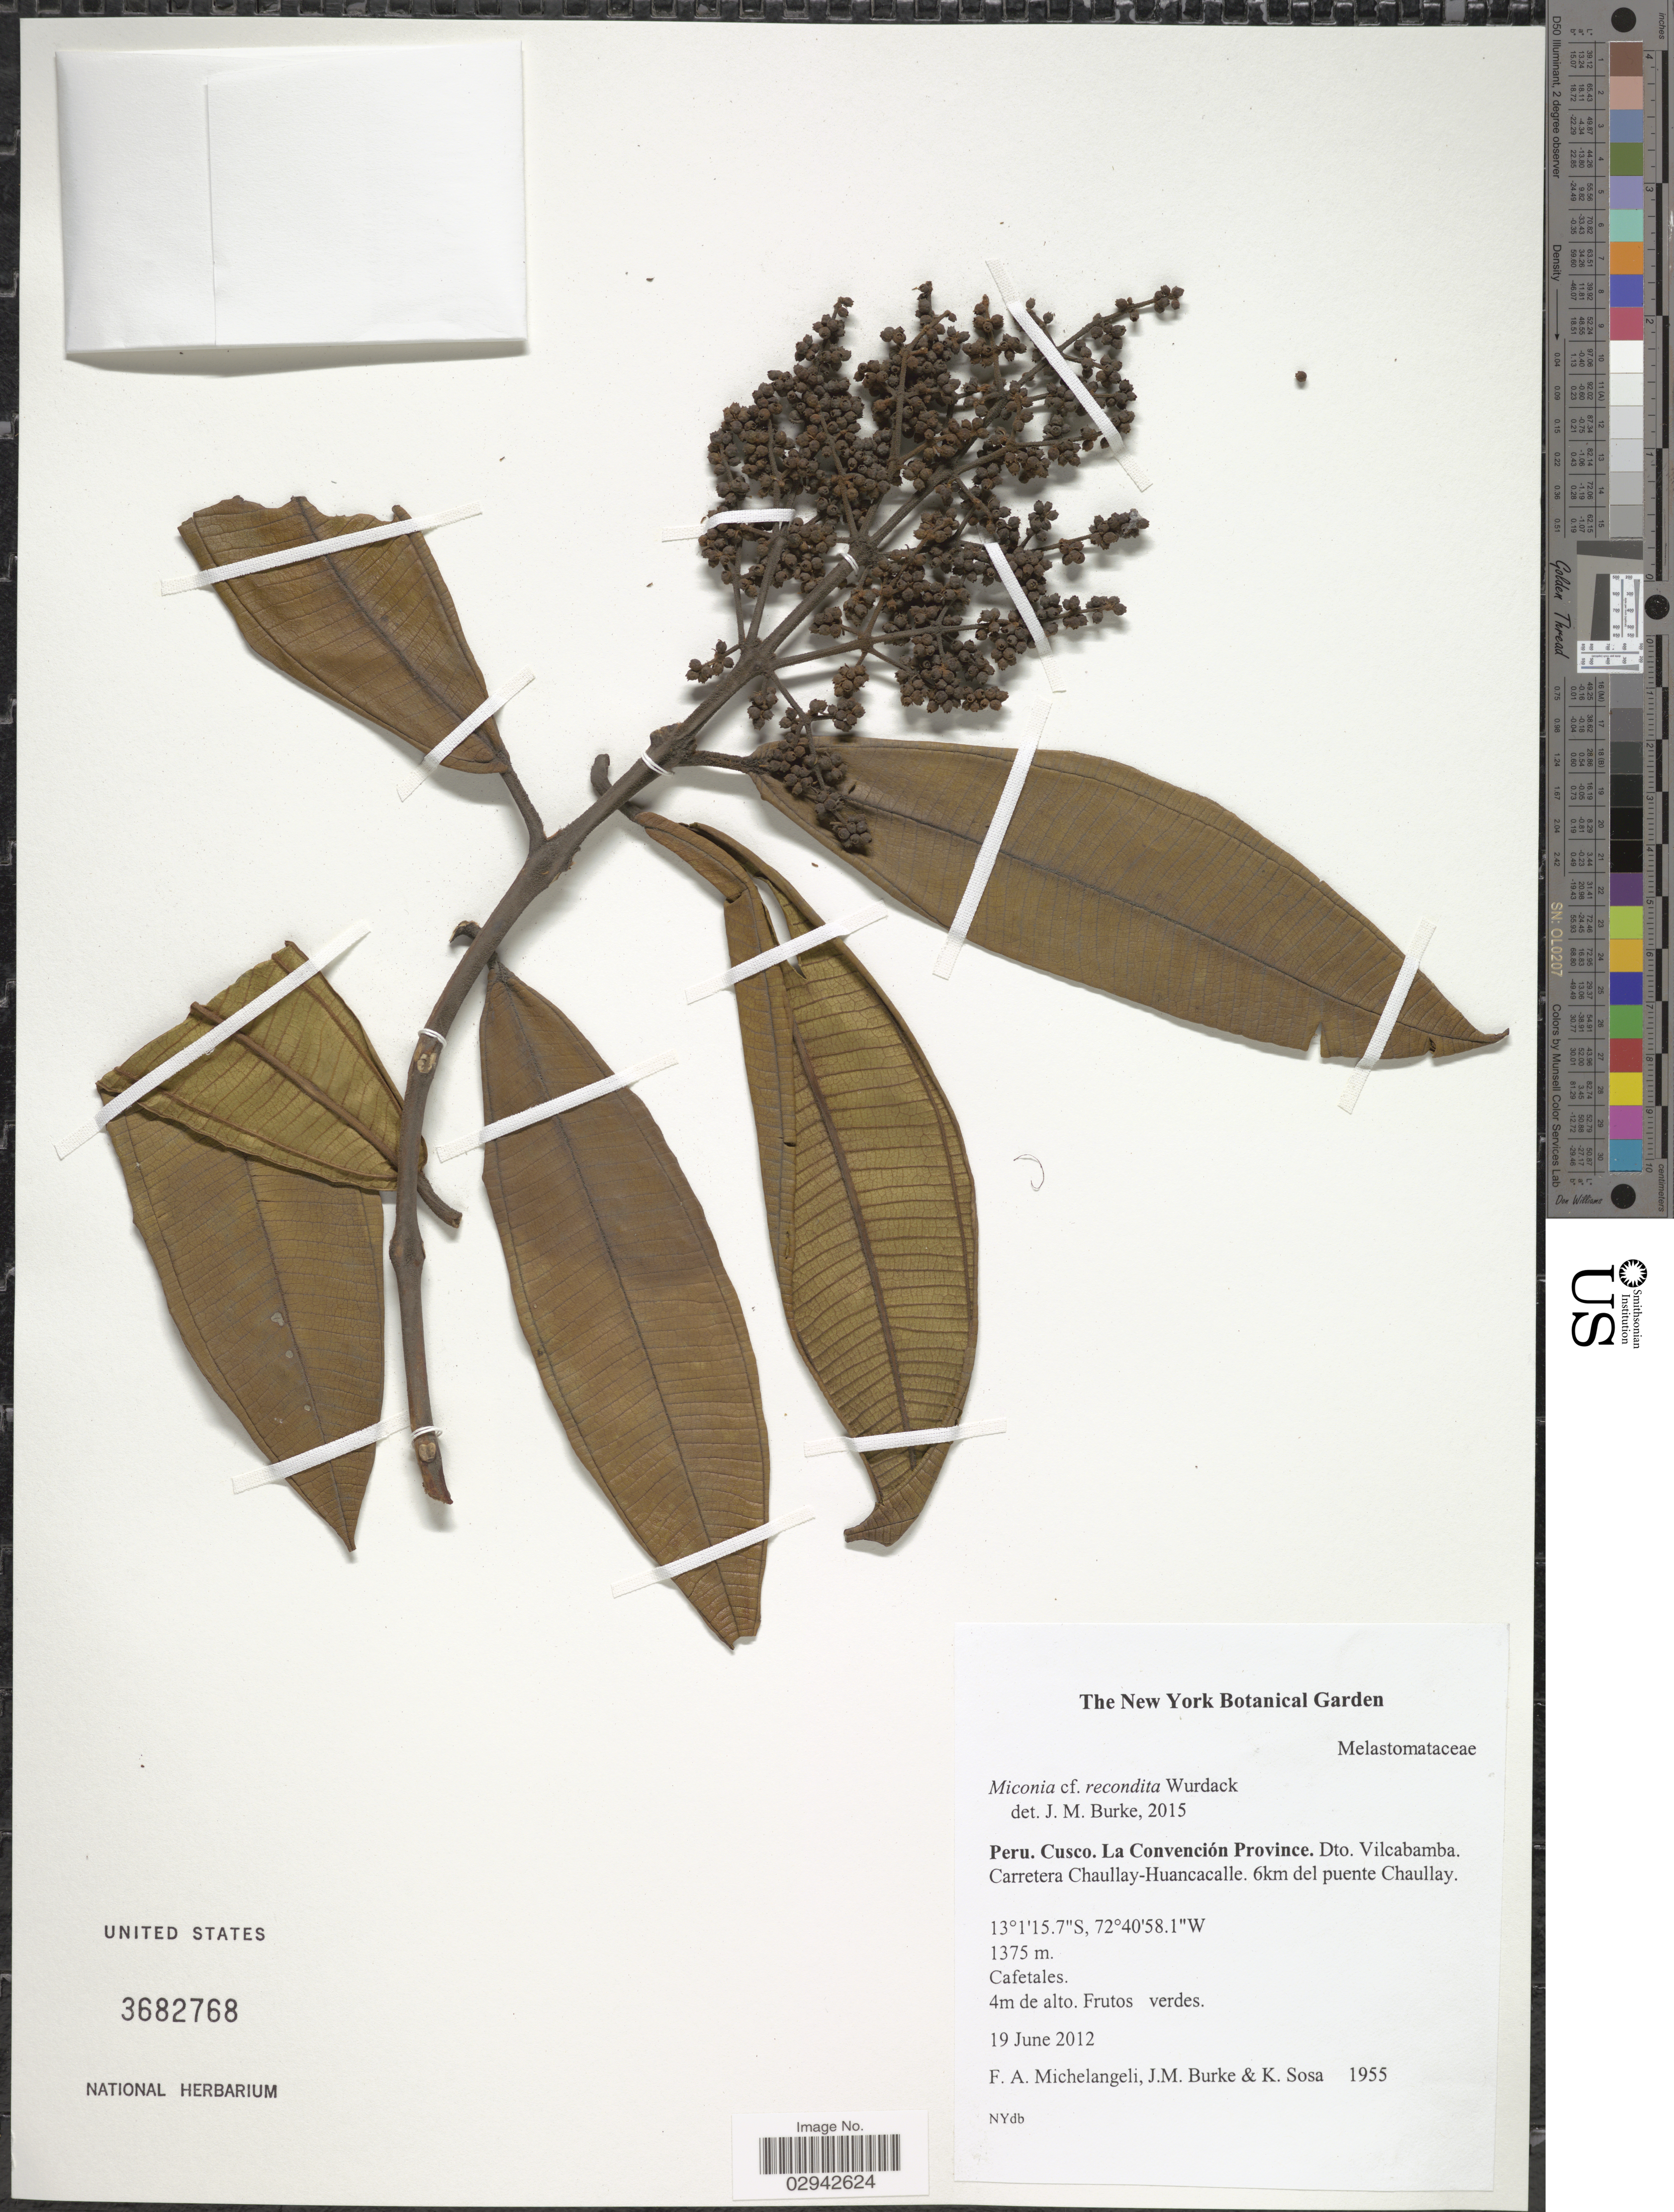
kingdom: Plantae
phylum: Tracheophyta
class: Magnoliopsida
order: Myrtales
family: Melastomataceae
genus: Miconia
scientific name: Miconia recondita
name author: Wurdack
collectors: F. A. Michelangeli, Jac. M. Burke & K. Sosa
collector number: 1955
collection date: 2012-06-19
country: Peru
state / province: Cusco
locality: La Convención Province, Dto. Vilcabimba, Carretera Chaullay-Huancacalle, 6km del puente Chaullay.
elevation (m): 1375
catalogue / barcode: US 3682768